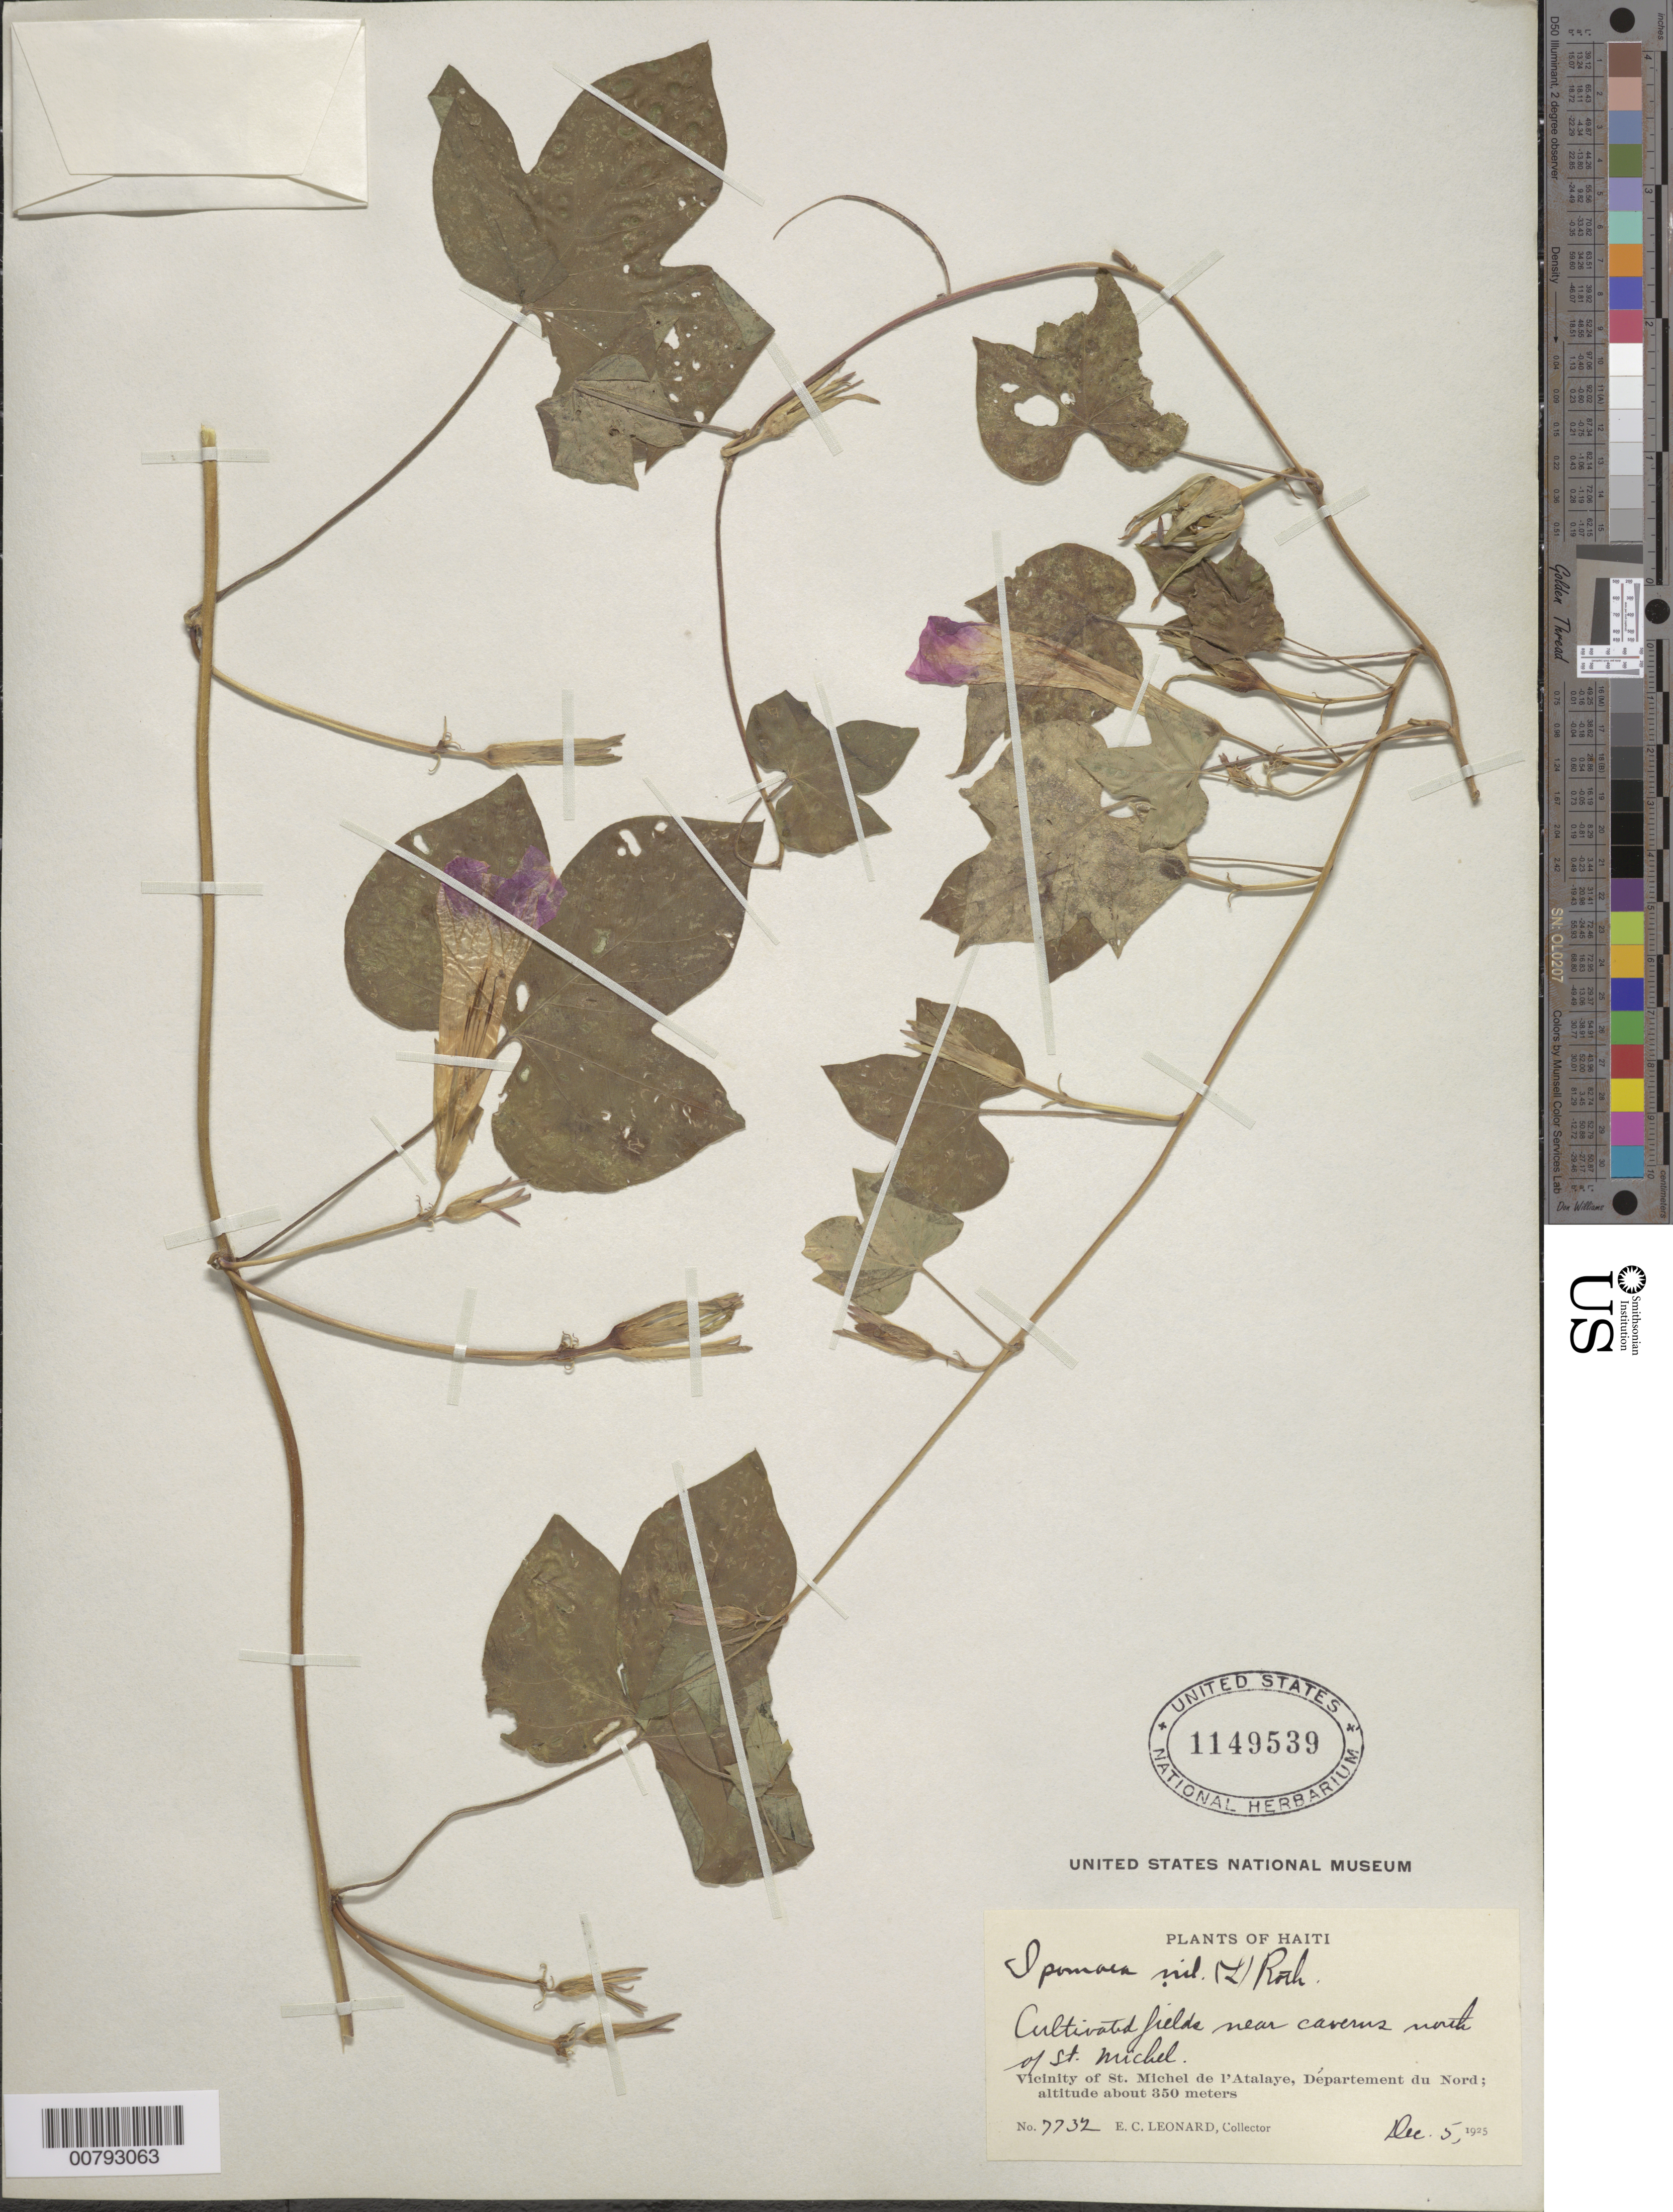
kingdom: Plantae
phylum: Tracheophyta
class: Magnoliopsida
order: Solanales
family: Convolvulaceae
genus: Ipomoea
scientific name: Ipomoea nil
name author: (L.) Roth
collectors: E. C. Leonard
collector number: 7732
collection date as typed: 05 Dec 1925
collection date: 1925-12-05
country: Haiti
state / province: Nord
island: Hispaniola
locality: Vicinity of St. Michel de l'Atalaye, near caverns north of St. Michel.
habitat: Cultivated fields.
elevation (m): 350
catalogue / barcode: US 1149539